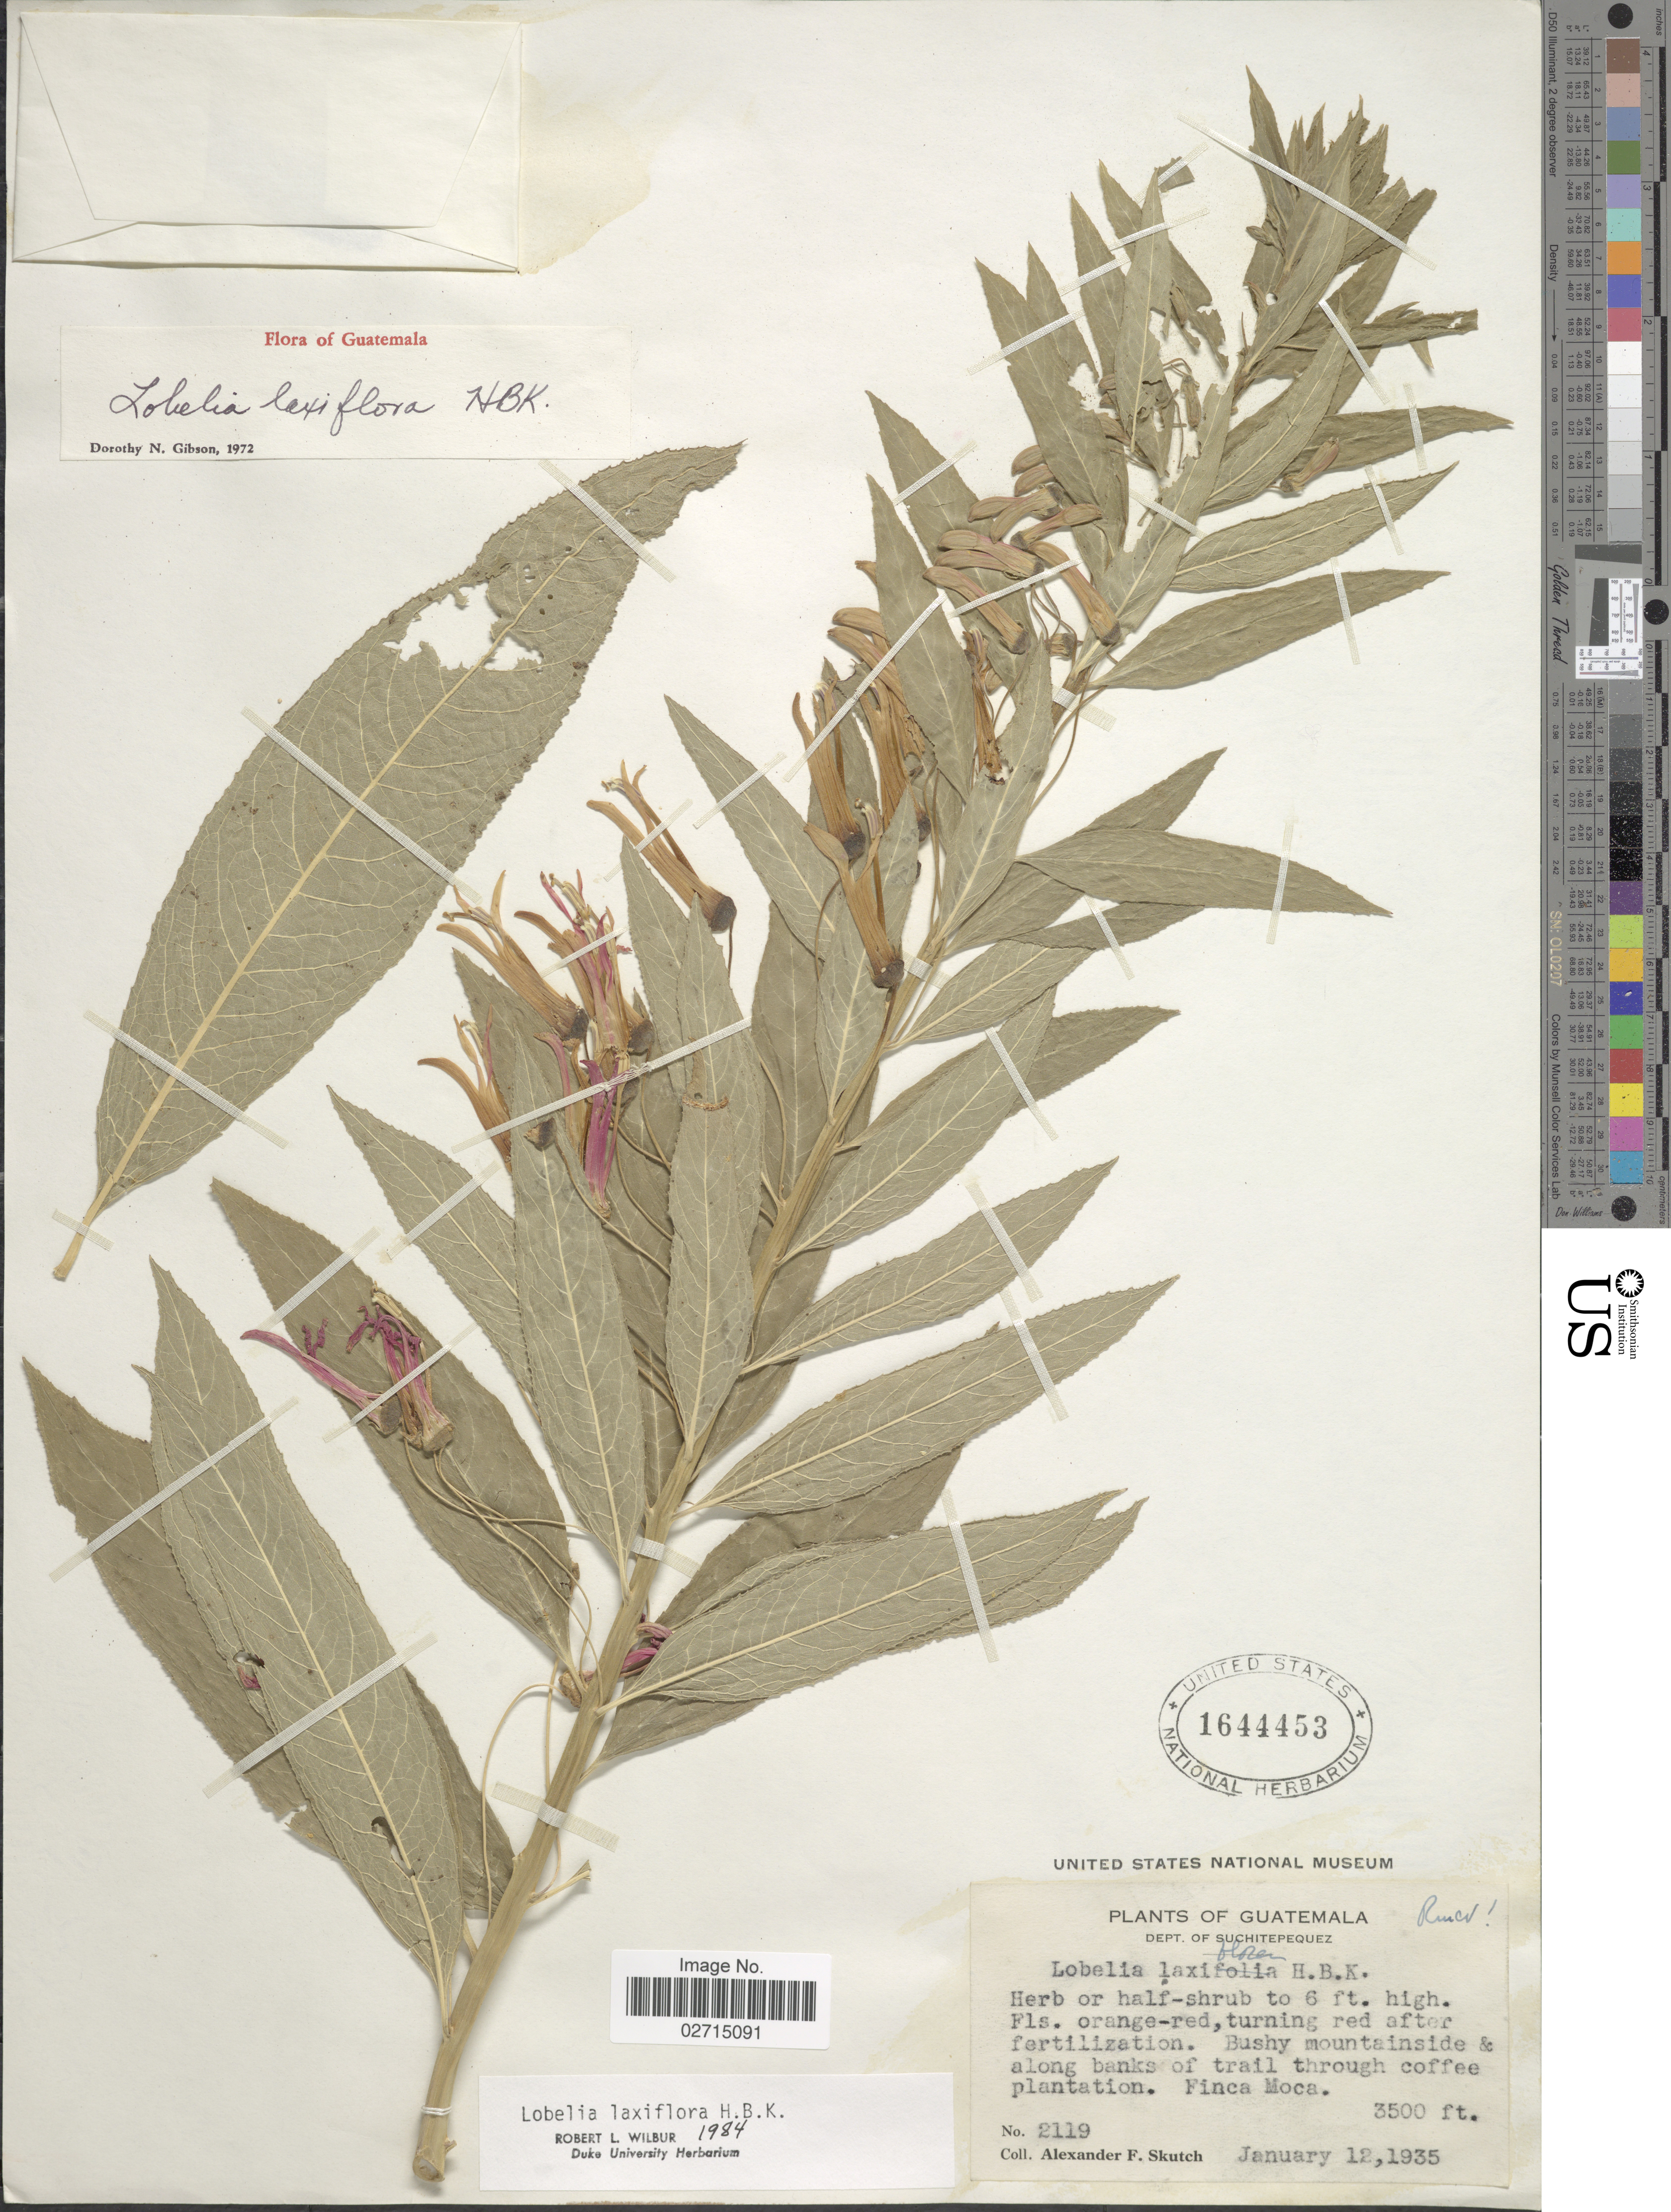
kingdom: Plantae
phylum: Tracheophyta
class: Magnoliopsida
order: Asterales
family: Campanulaceae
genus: Lobelia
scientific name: Lobelia laxiflora subsp. laxiflora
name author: Kunth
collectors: A. F. Skutch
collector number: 2119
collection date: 1935-01-12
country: Guatemala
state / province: Suchitepéquez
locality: Dept. Suchitepequez, Bushy mountainside & along banks of trail through coffee plantation. Finca Moca.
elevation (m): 1067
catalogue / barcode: US 1644453